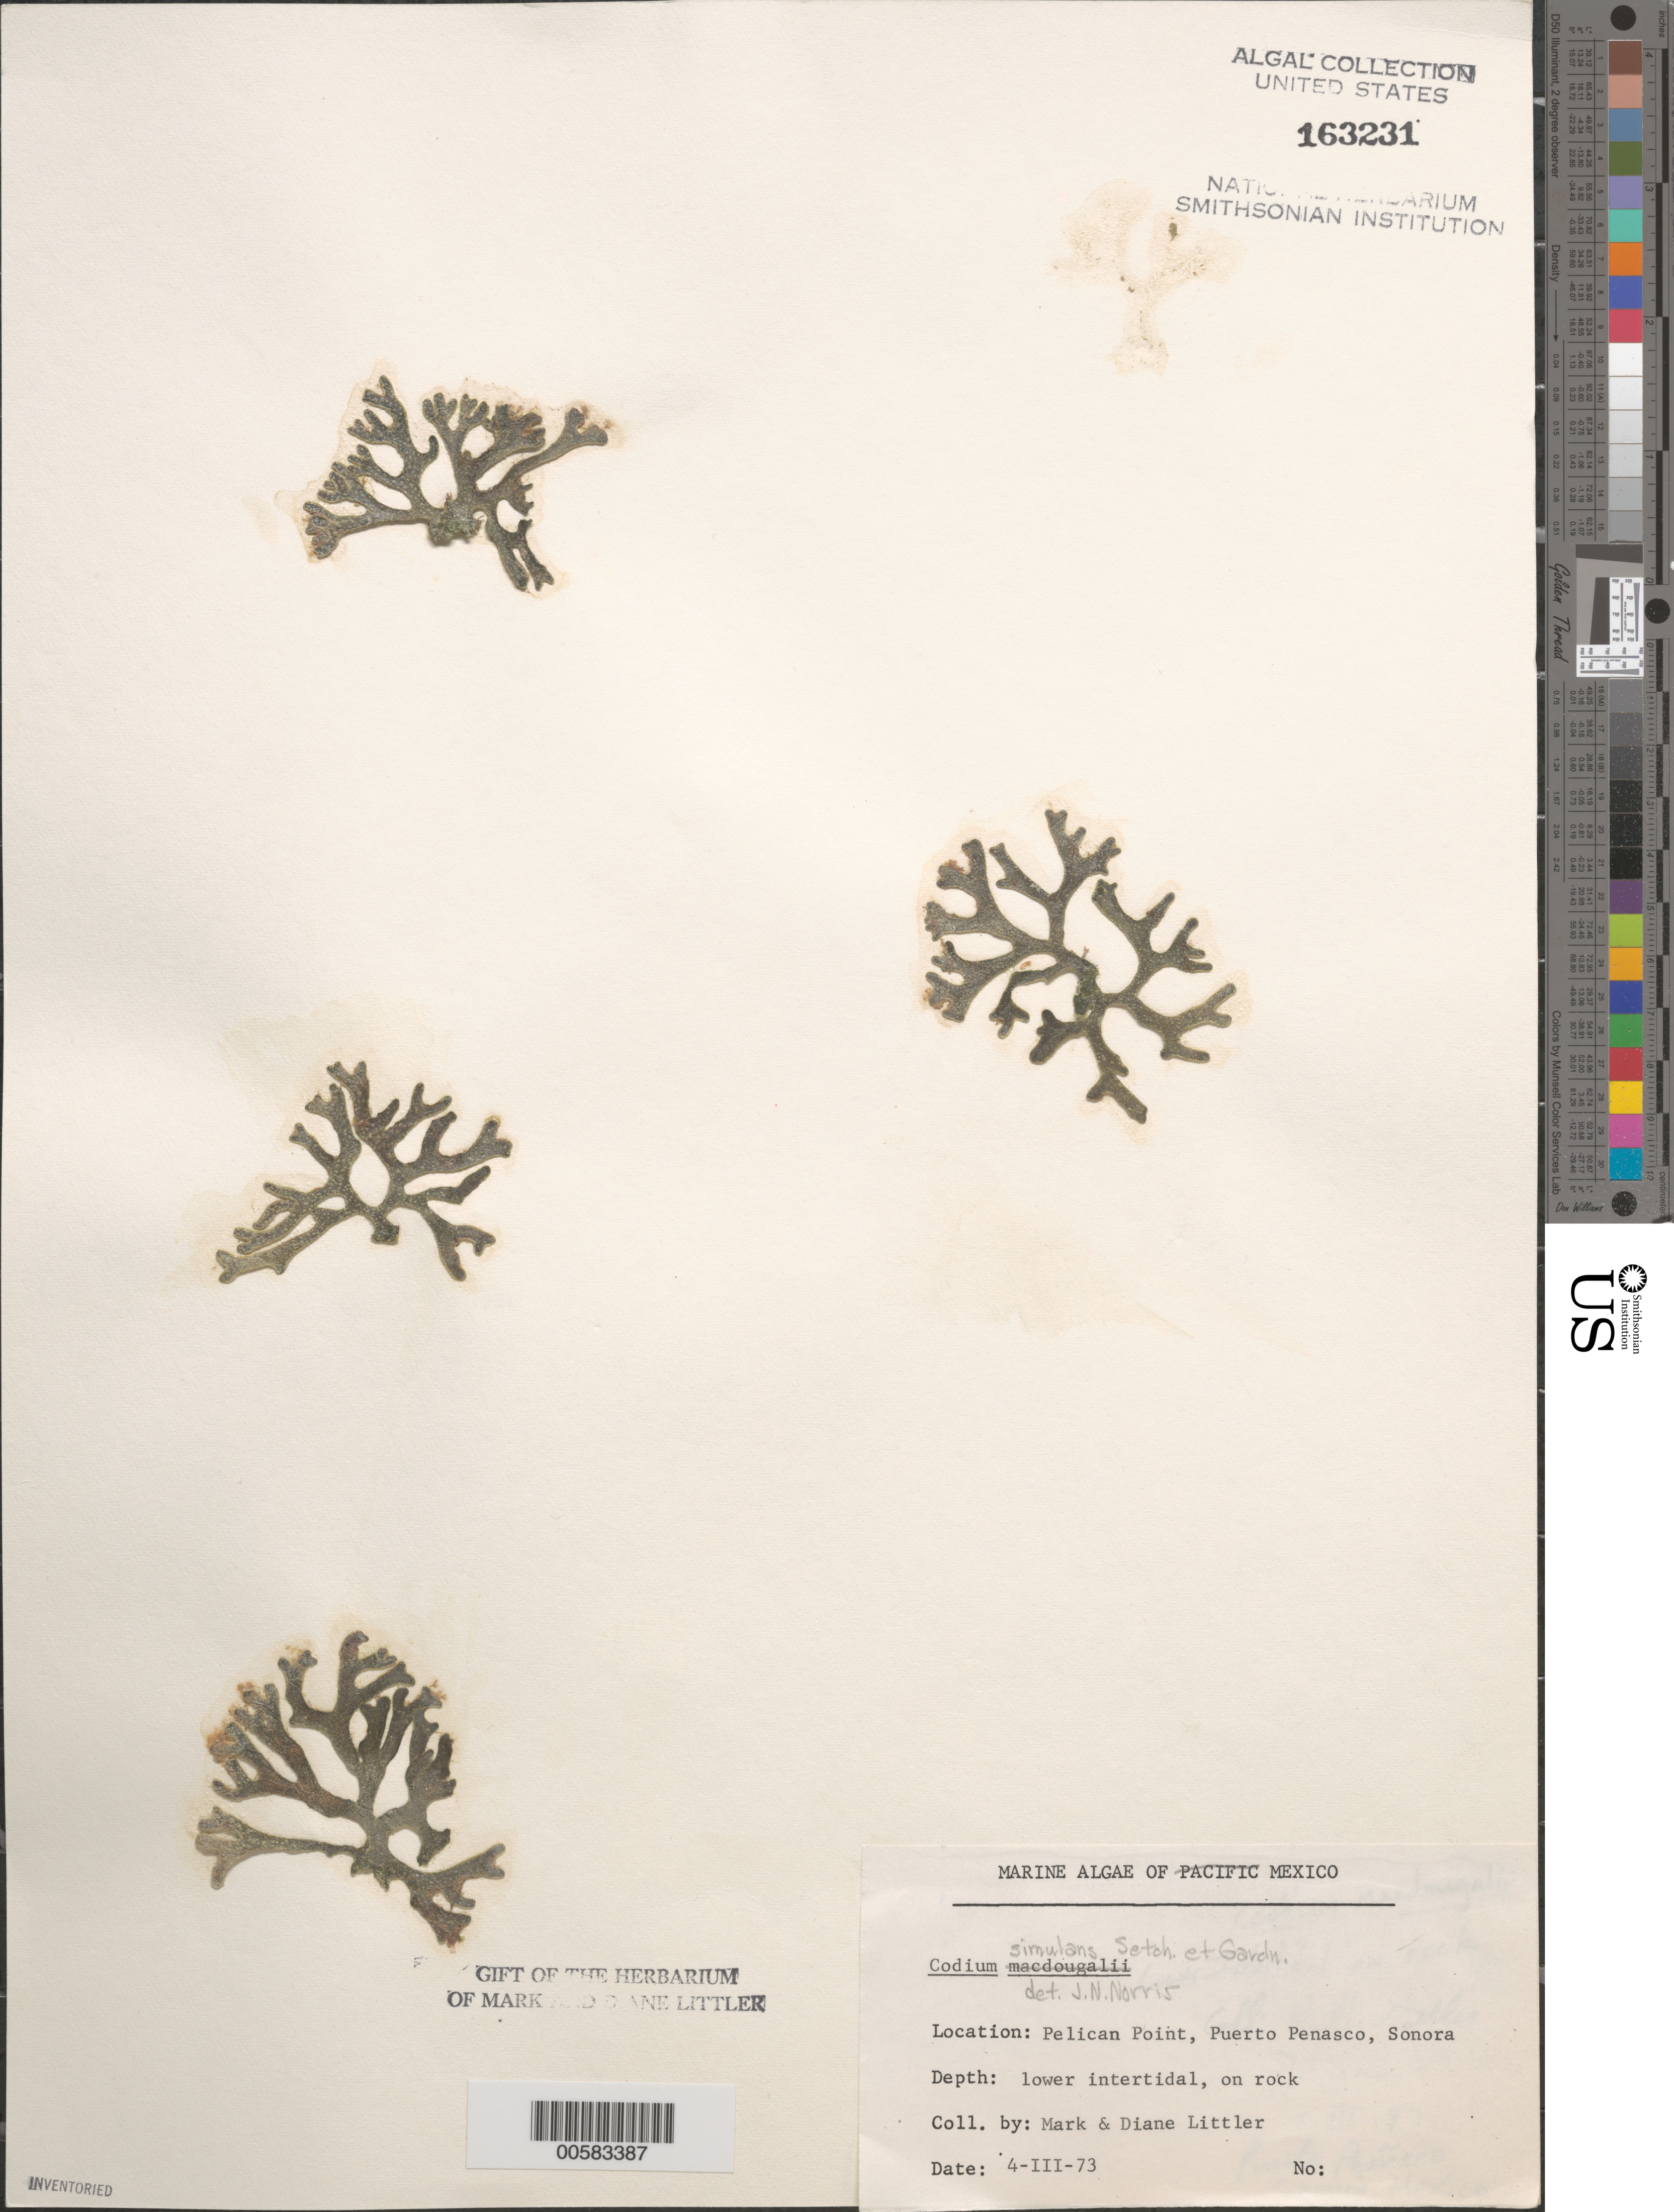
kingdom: Plantae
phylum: Chlorophyta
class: Ulvophyceae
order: Bryopsidales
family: Codiaceae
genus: Codium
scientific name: Codium simulans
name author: Setch. & N.L. Gardner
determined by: Norris, James N.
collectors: M. M. Littler & D. S. Littler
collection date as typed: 04 Mar 1973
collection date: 1973-03-04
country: Mexico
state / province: Sonora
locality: Pelican Point, Puerto Penasco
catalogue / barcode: US 163231